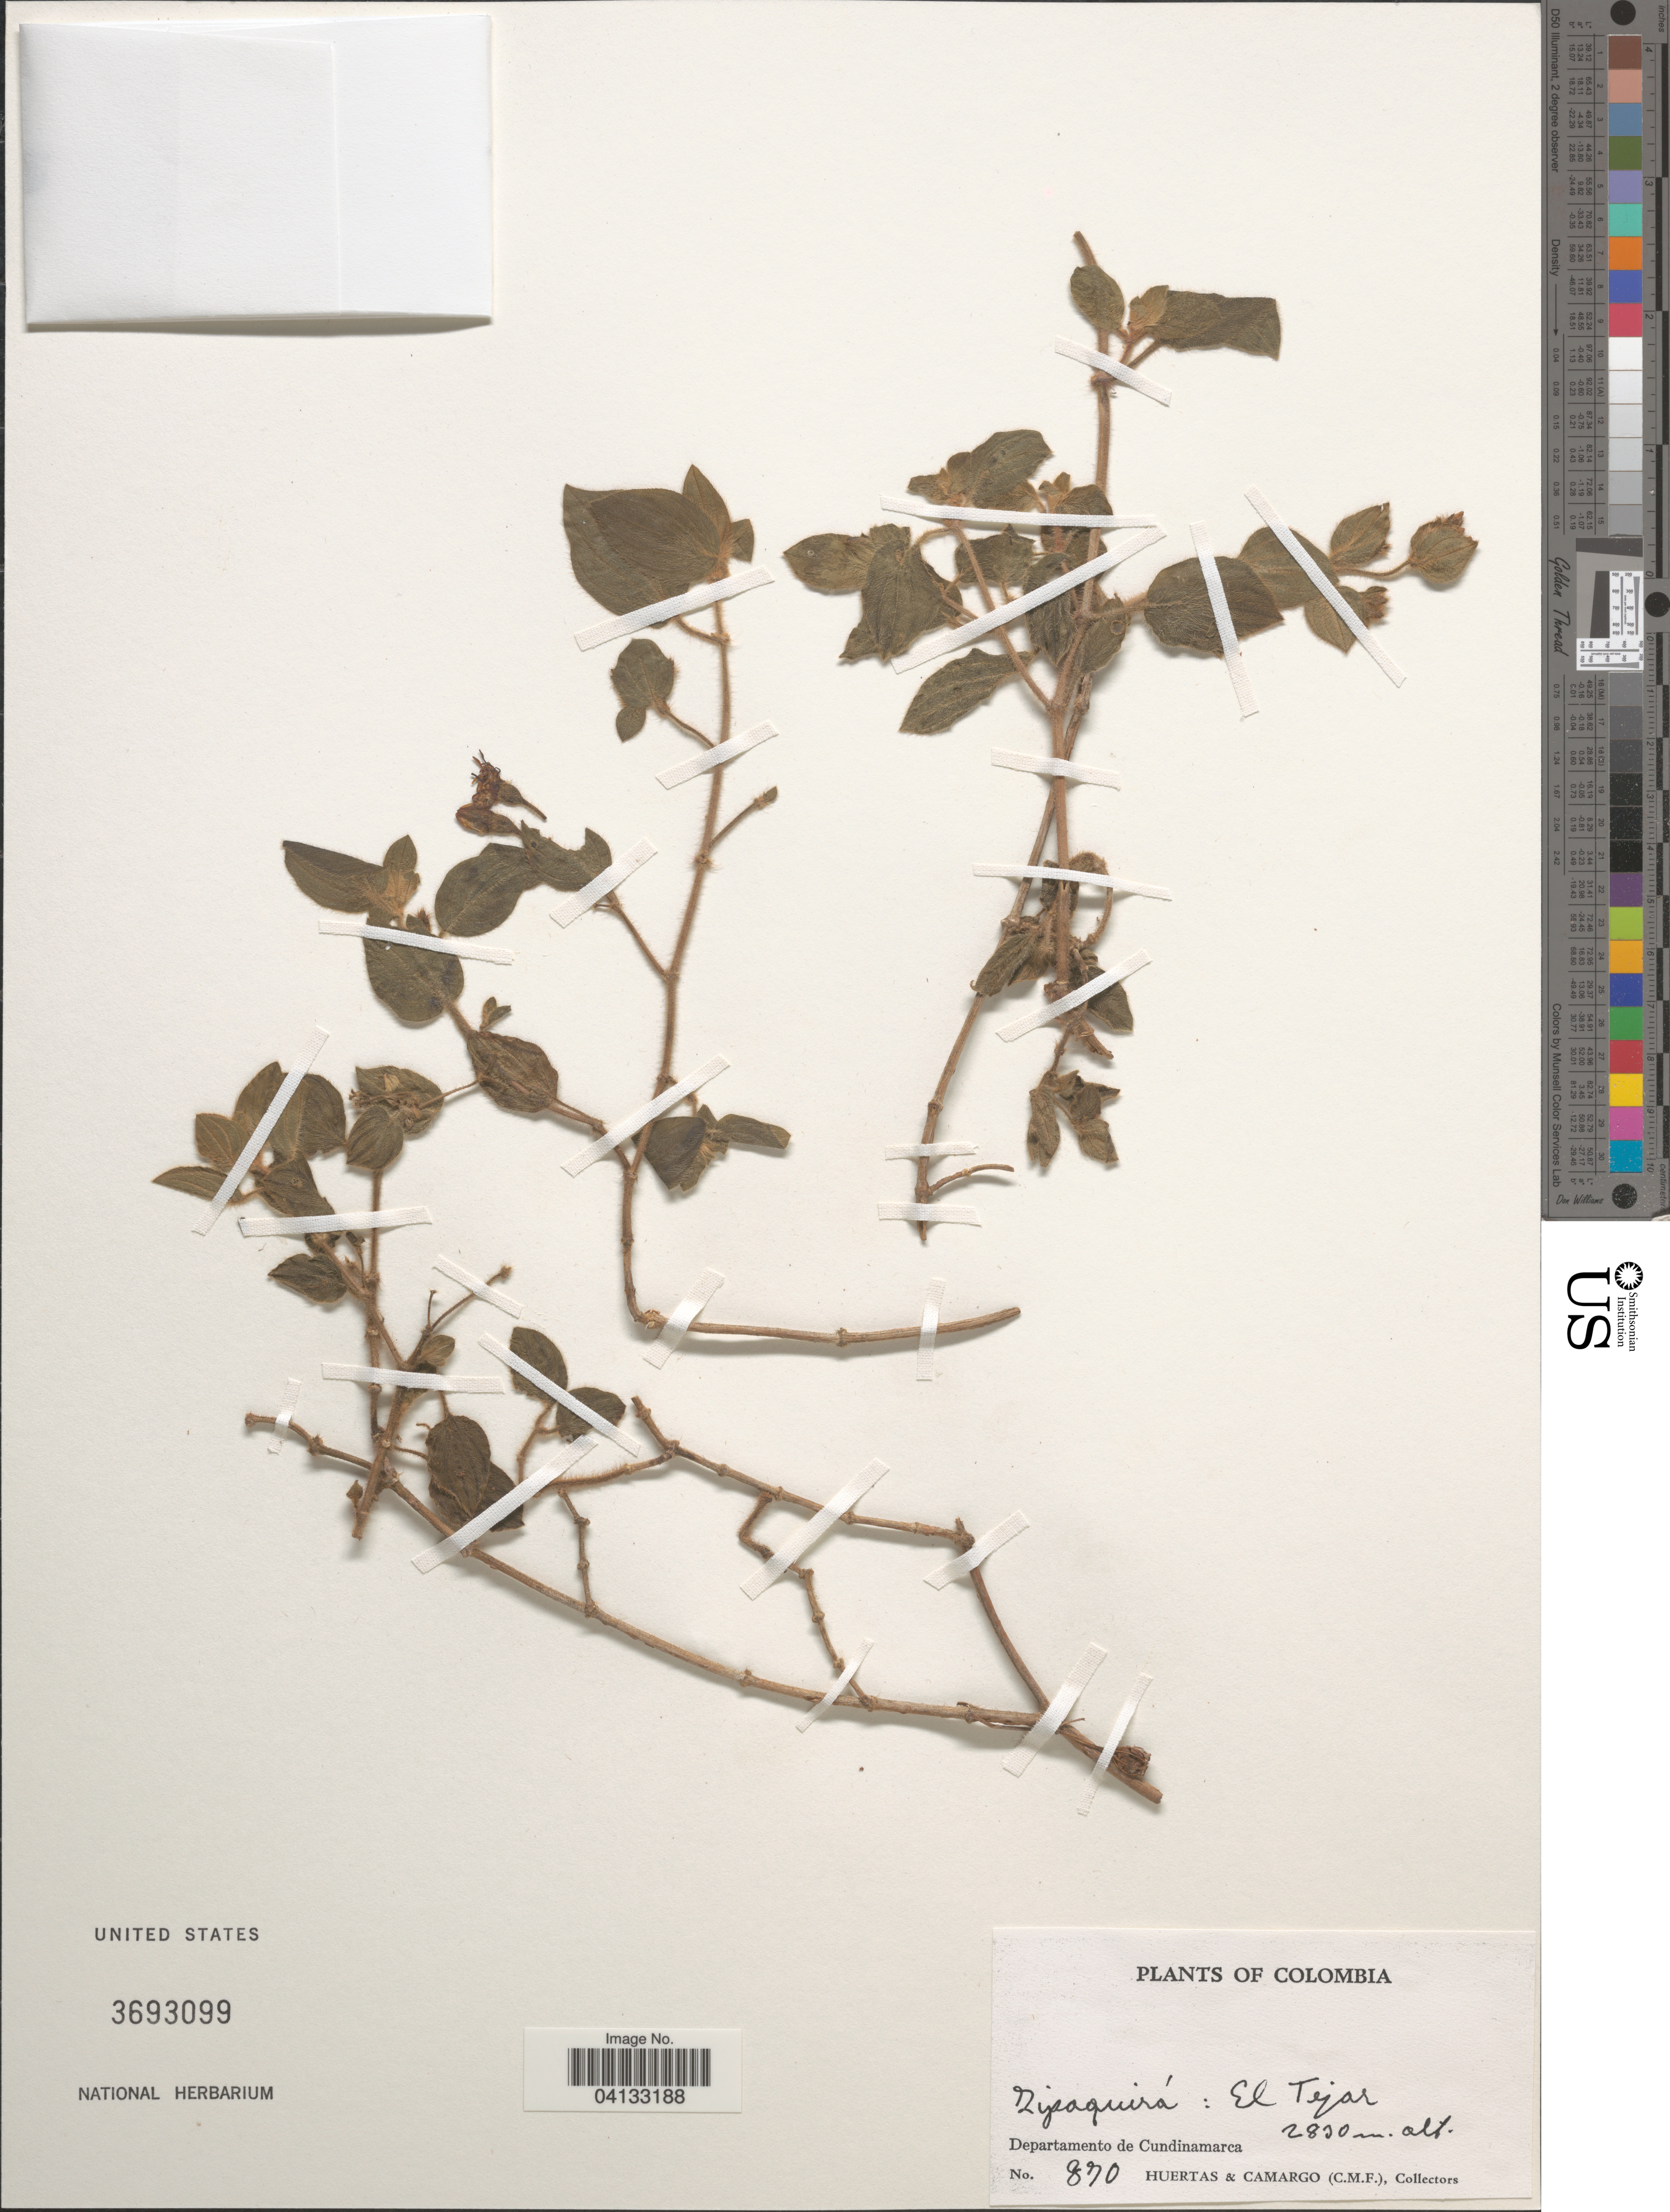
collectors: Huertas & C. Camargo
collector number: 870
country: Colombia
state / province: Cundinamarca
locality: Zipaquirá: El Tejar. Departamento de Cundinamarca.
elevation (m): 2830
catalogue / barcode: US 3693099